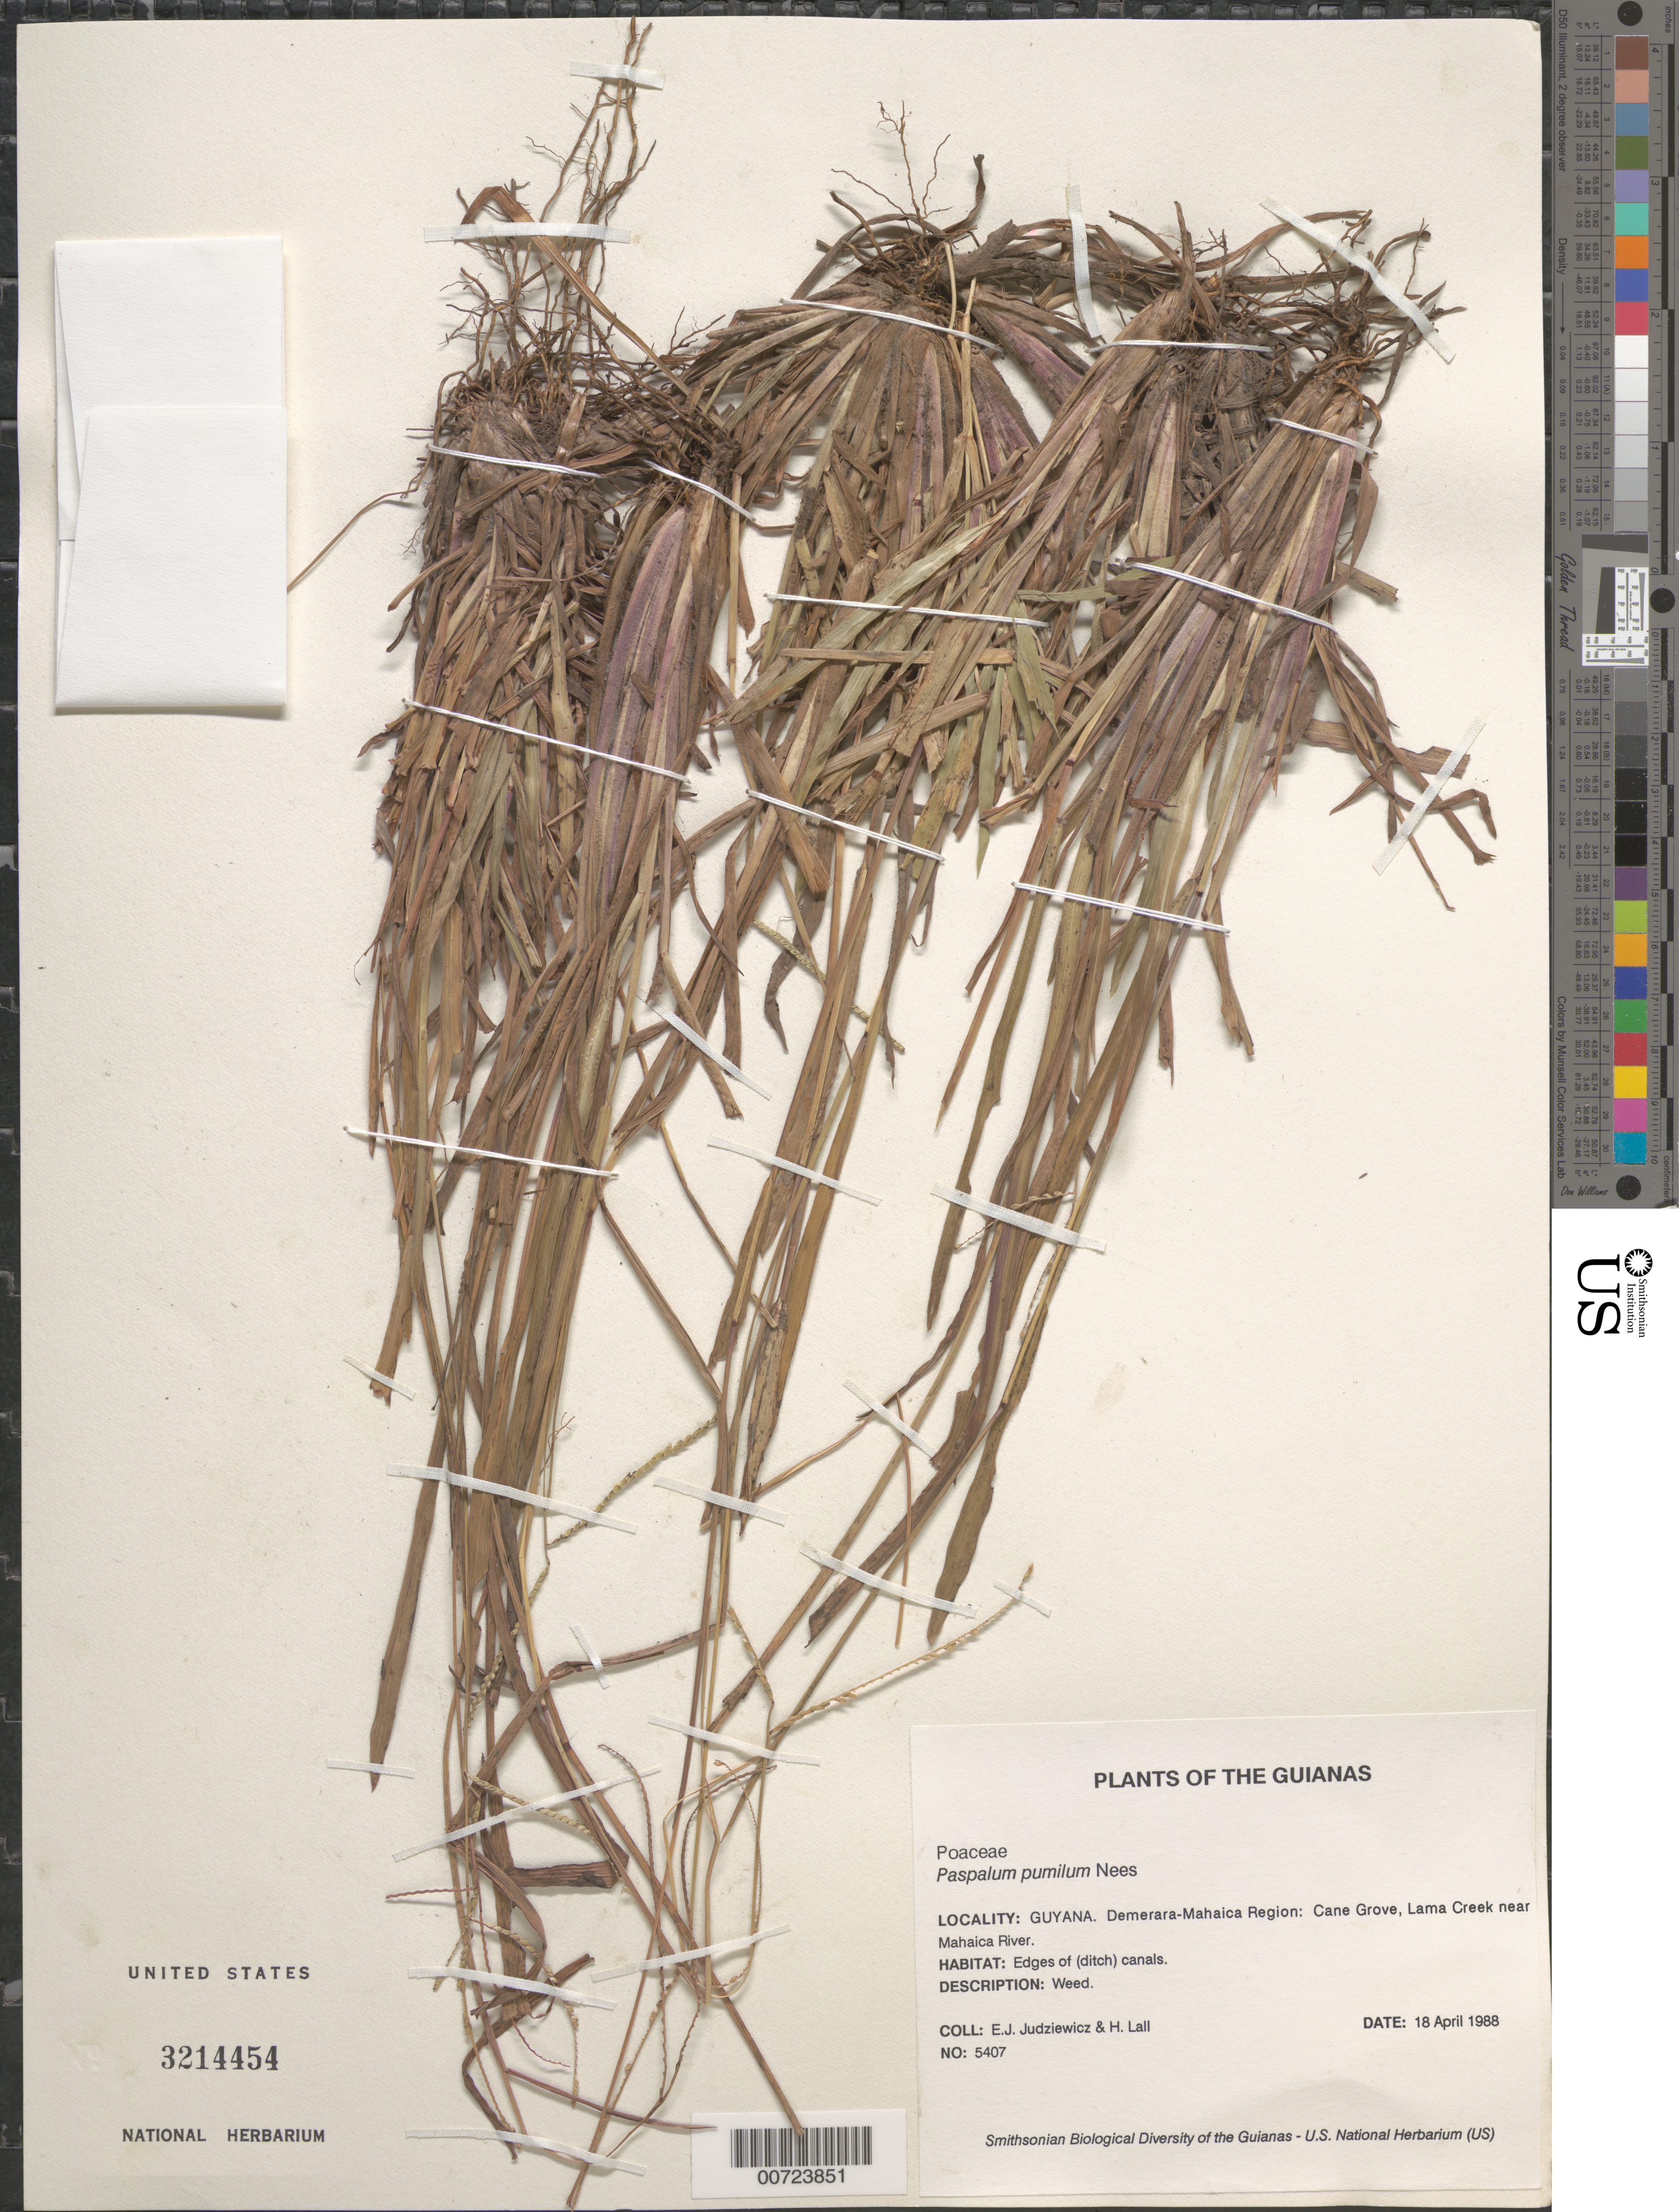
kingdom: Plantae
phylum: Tracheophyta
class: Liliopsida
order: Poales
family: Poaceae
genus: Paspalum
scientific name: Paspalum pumilum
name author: Nees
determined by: Judziewicz, E. J.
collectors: E. J. Judziewicz & H. Lall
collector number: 5407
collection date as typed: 18 April 1988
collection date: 1988-04-18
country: Guyana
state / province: Demerara-Mahaica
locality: Cane Grove, Lama Creek near Mahaica River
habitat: Edges of (ditch) canals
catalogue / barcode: US 3214454